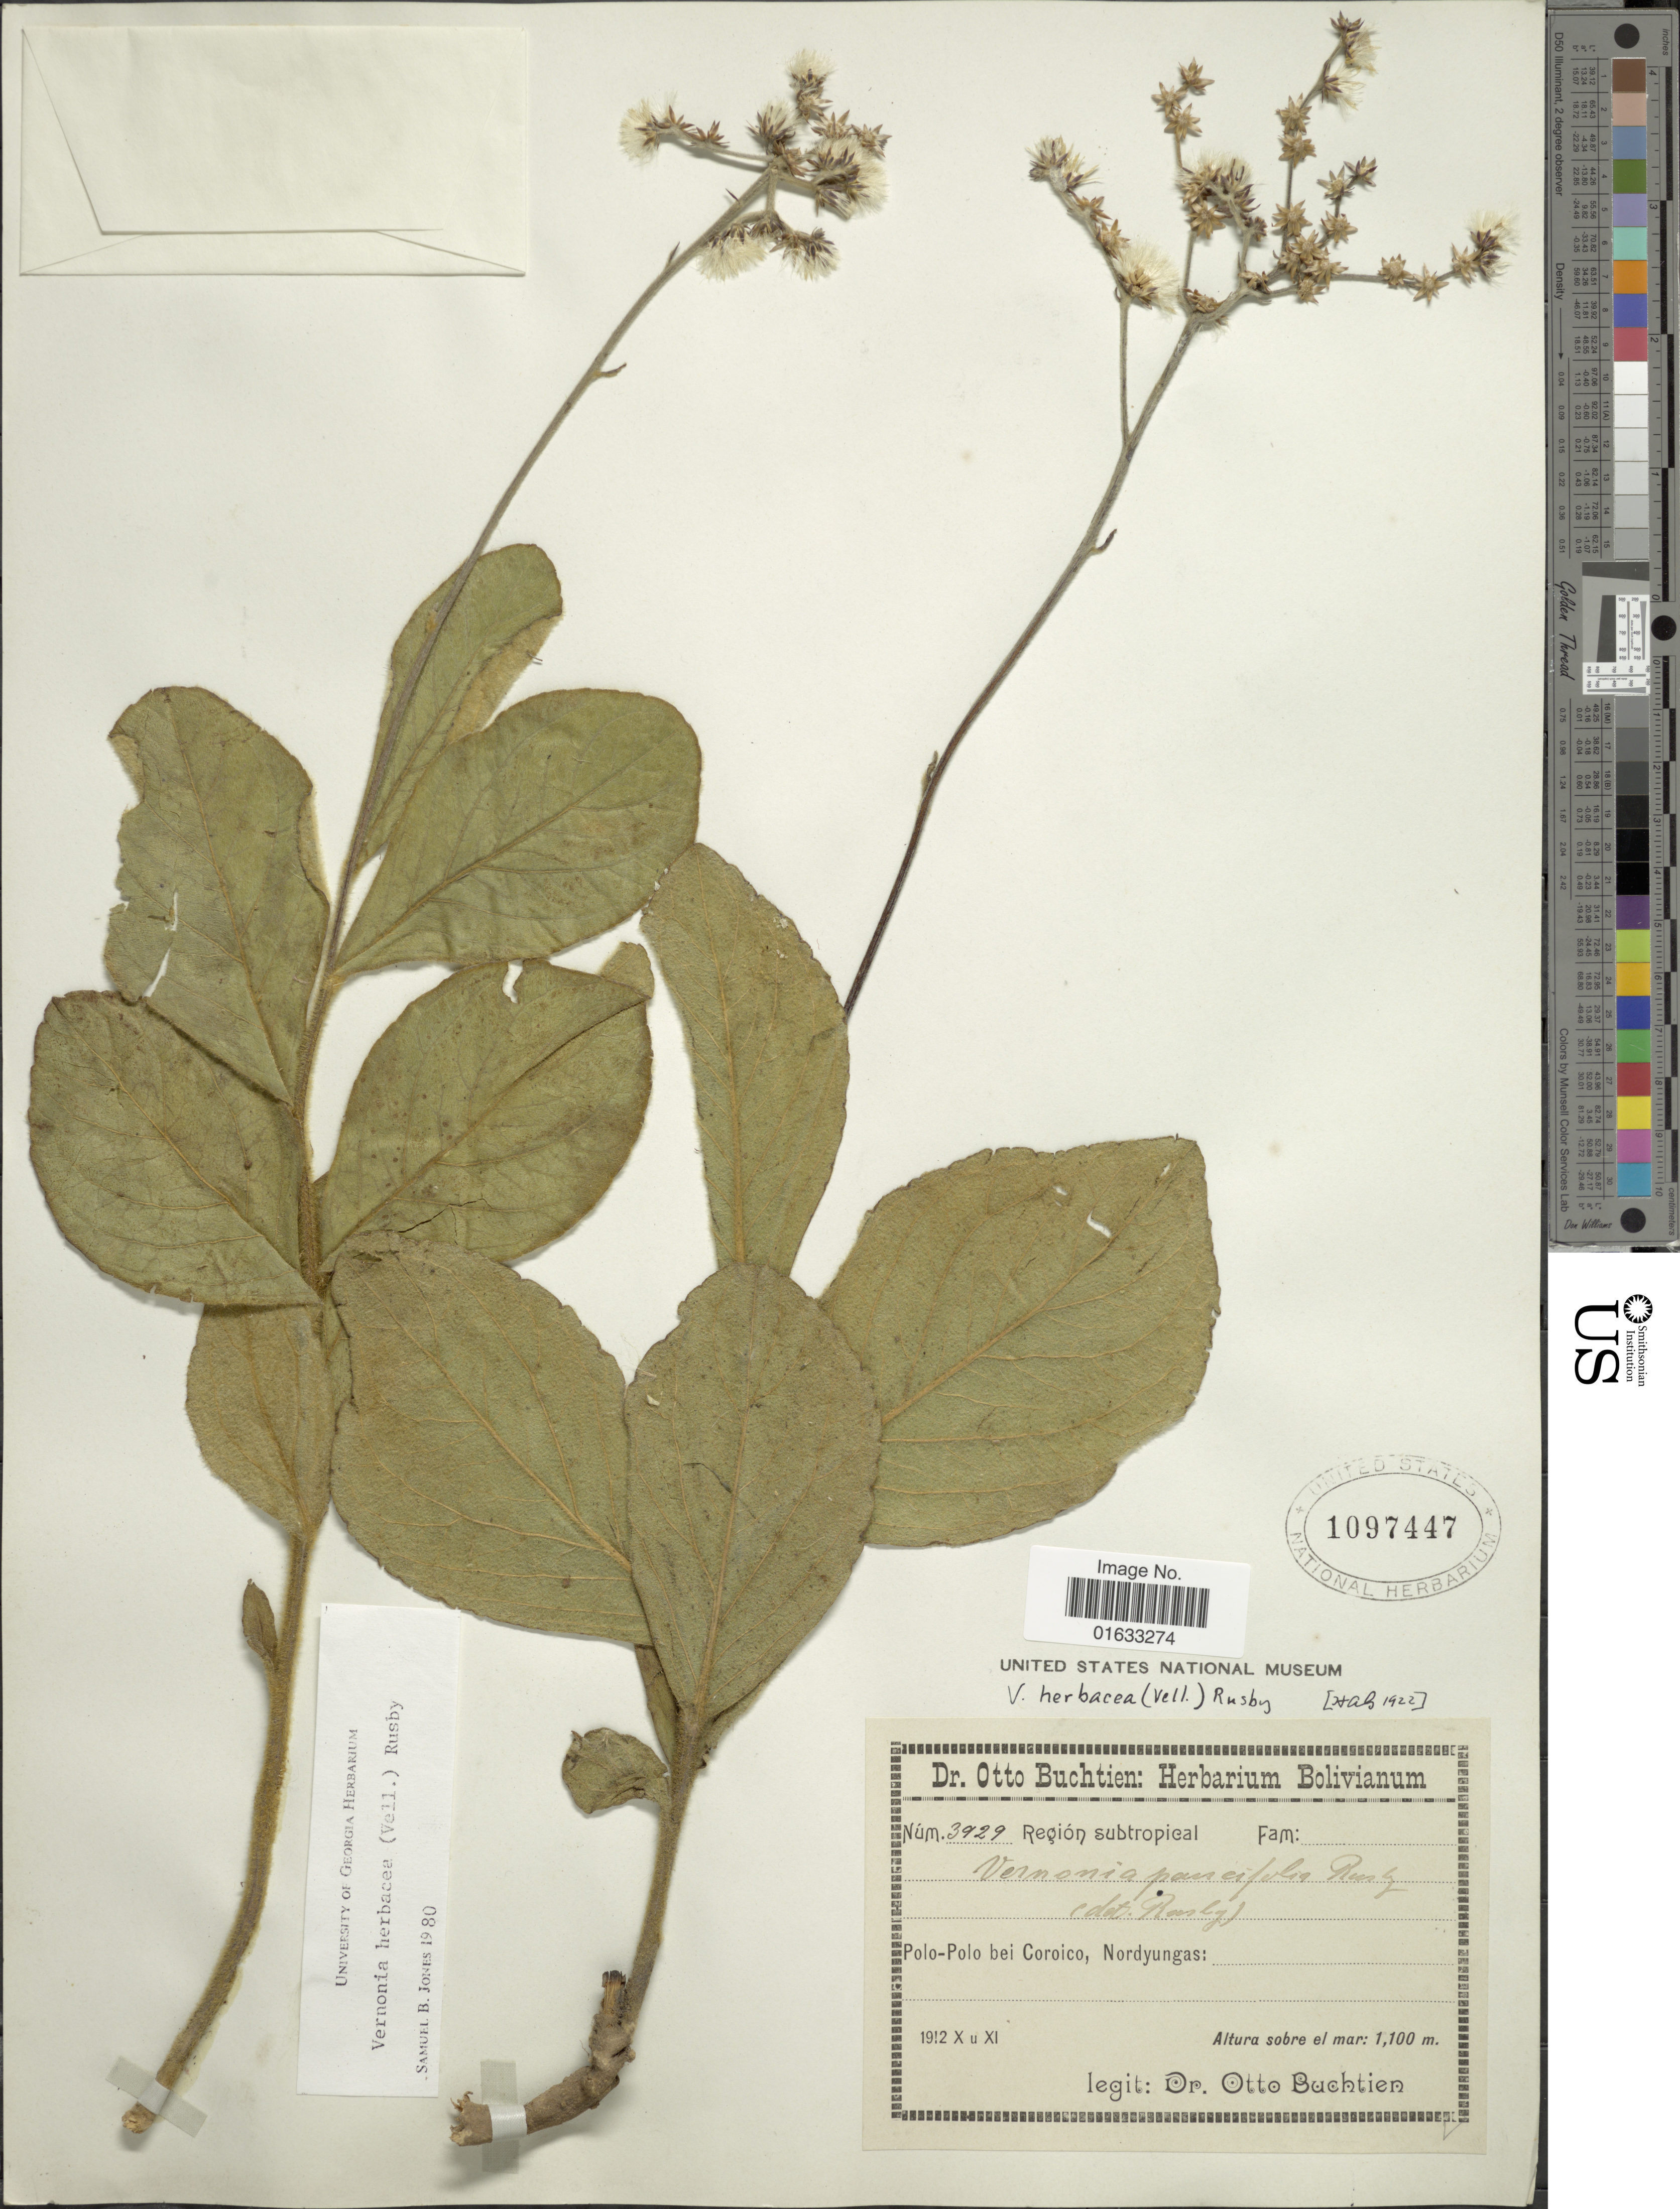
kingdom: Plantae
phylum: Tracheophyta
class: Magnoliopsida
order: Asterales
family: Asteraceae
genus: Chrysolaena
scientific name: Chrysolaena herbacea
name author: (Vell.) H. Rob.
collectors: O. Buchtien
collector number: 3929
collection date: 1912-10/1912-11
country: Bolivia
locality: Polo-Polo bei Coroico, Nord yungas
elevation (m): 1100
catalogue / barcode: US 1097447